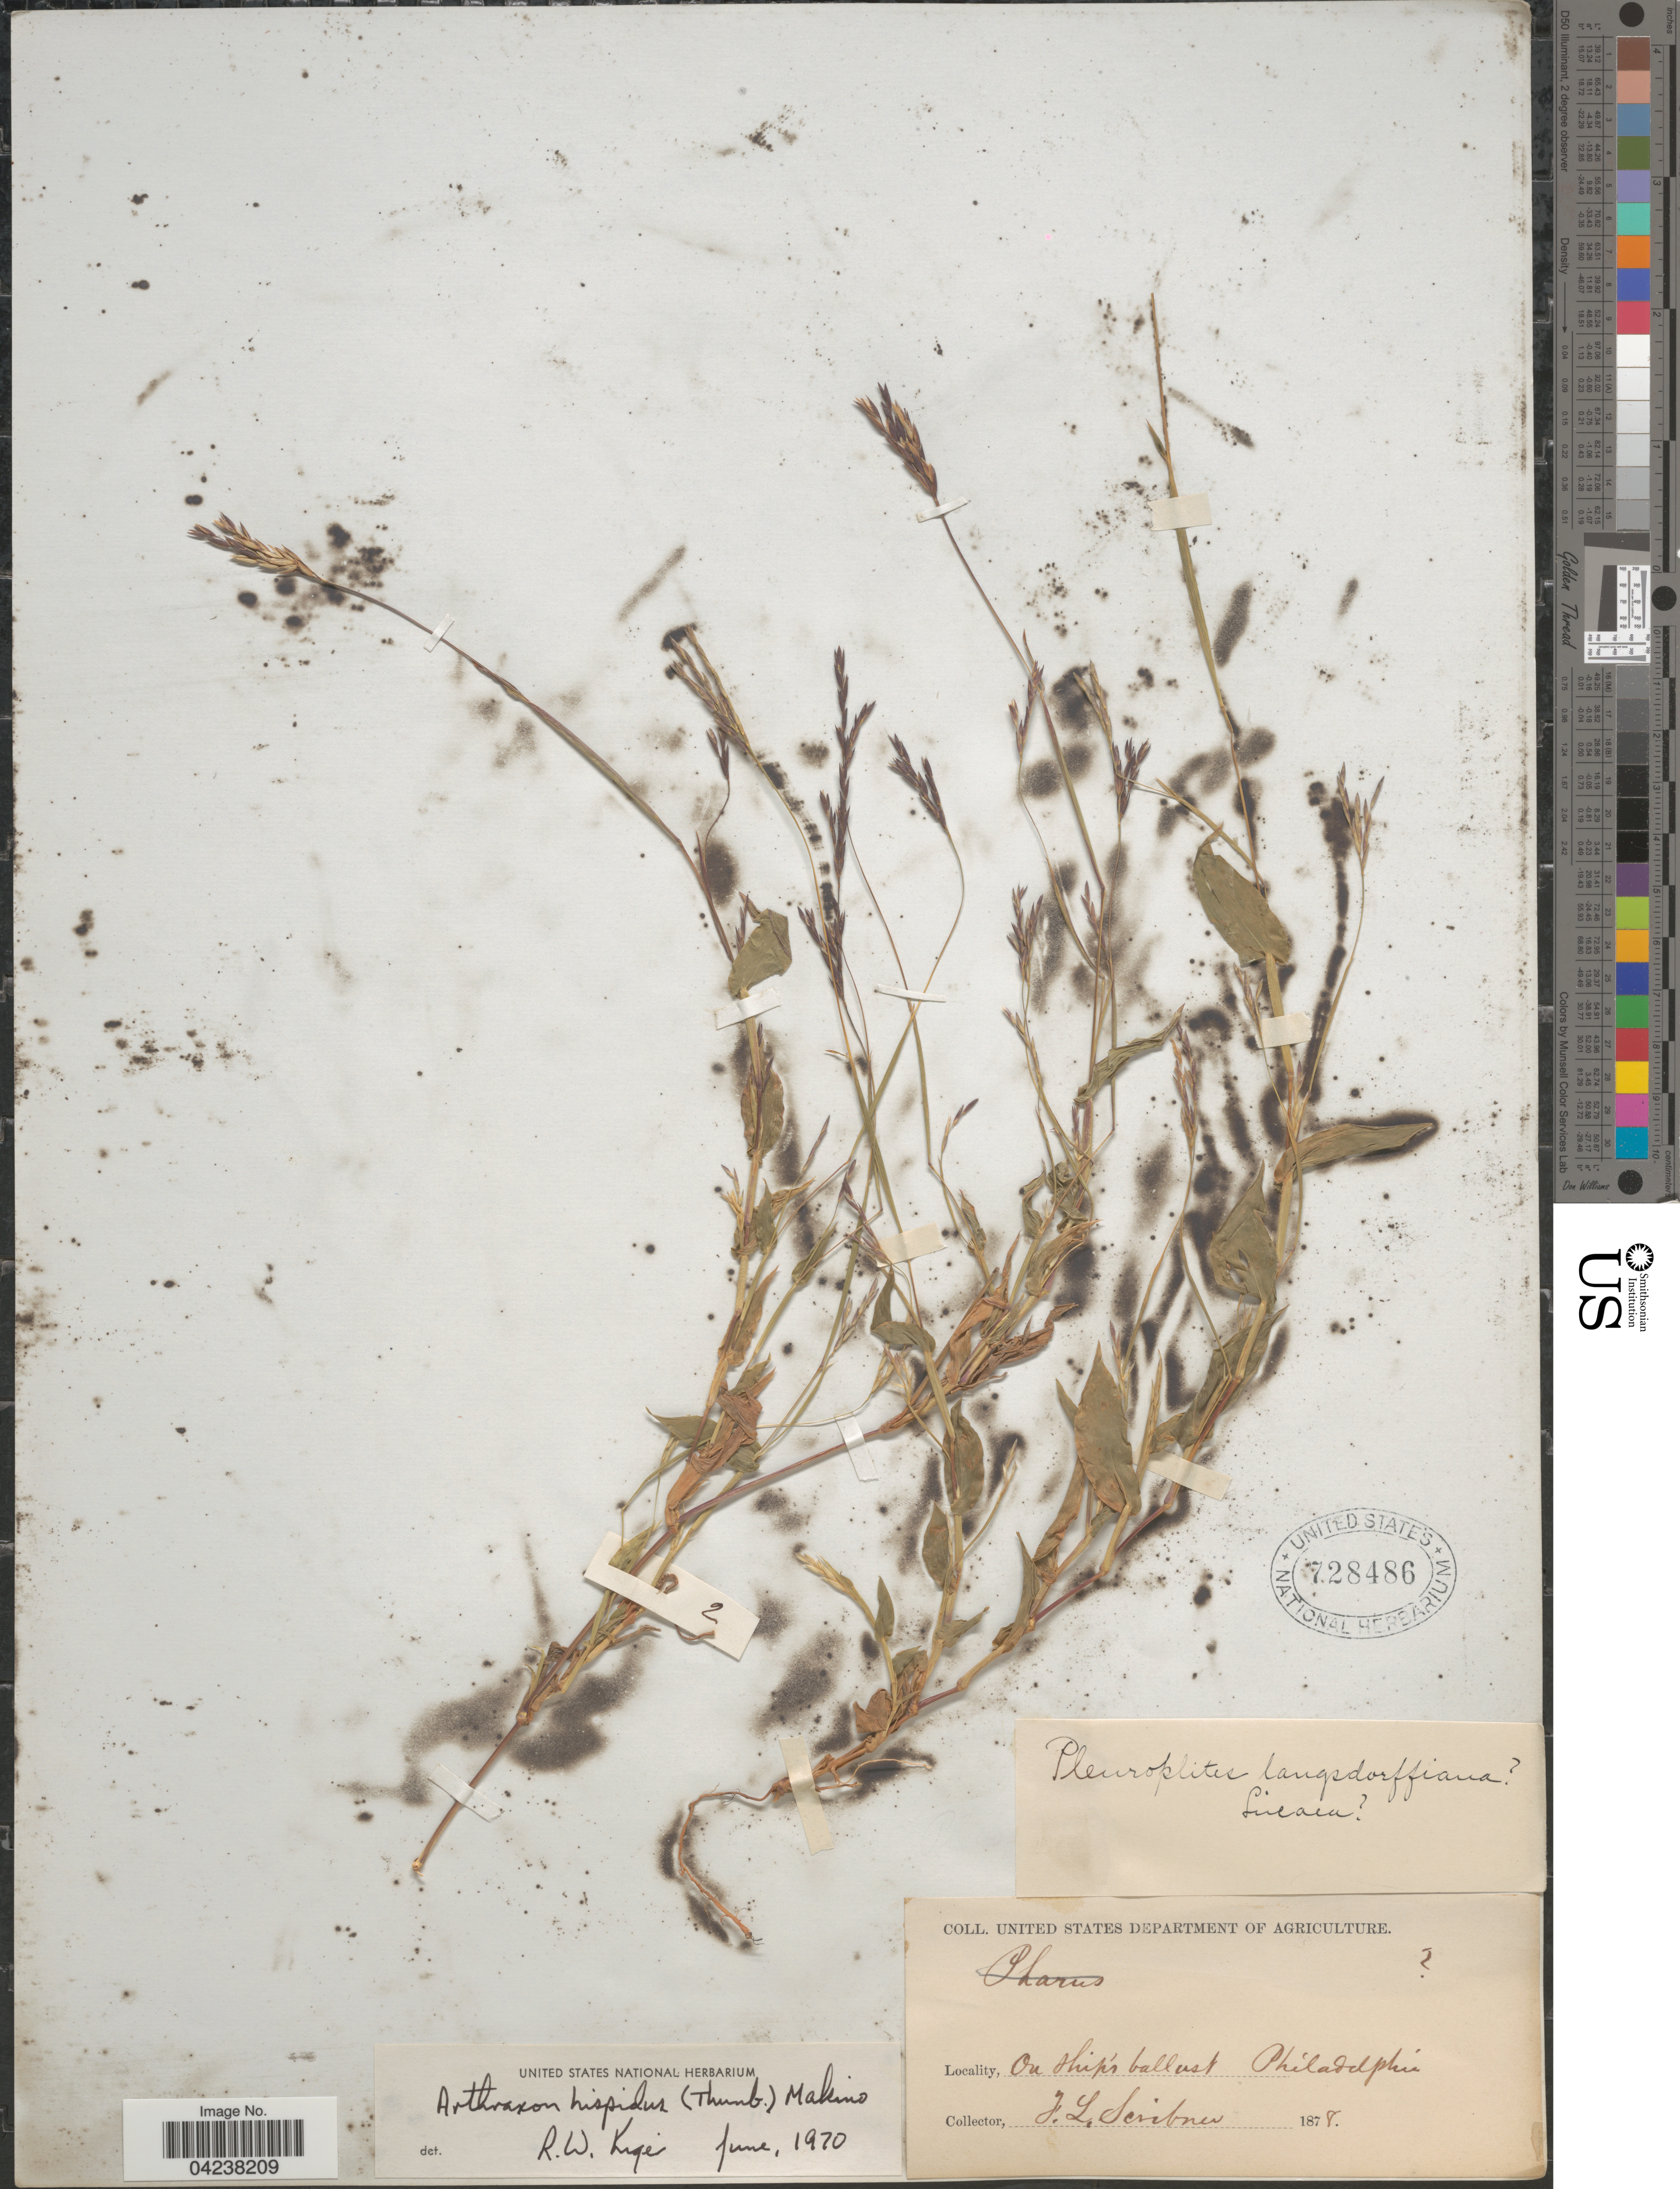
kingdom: Plantae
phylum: Tracheophyta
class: Liliopsida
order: Poales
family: Poaceae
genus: Arthraxon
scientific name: Arthraxon hispidus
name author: (Thunb.) Makino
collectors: F. L. Scribner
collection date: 1878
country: United States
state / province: Pennsylvania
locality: On ship's ballast. Philadelphia.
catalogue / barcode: US 728486